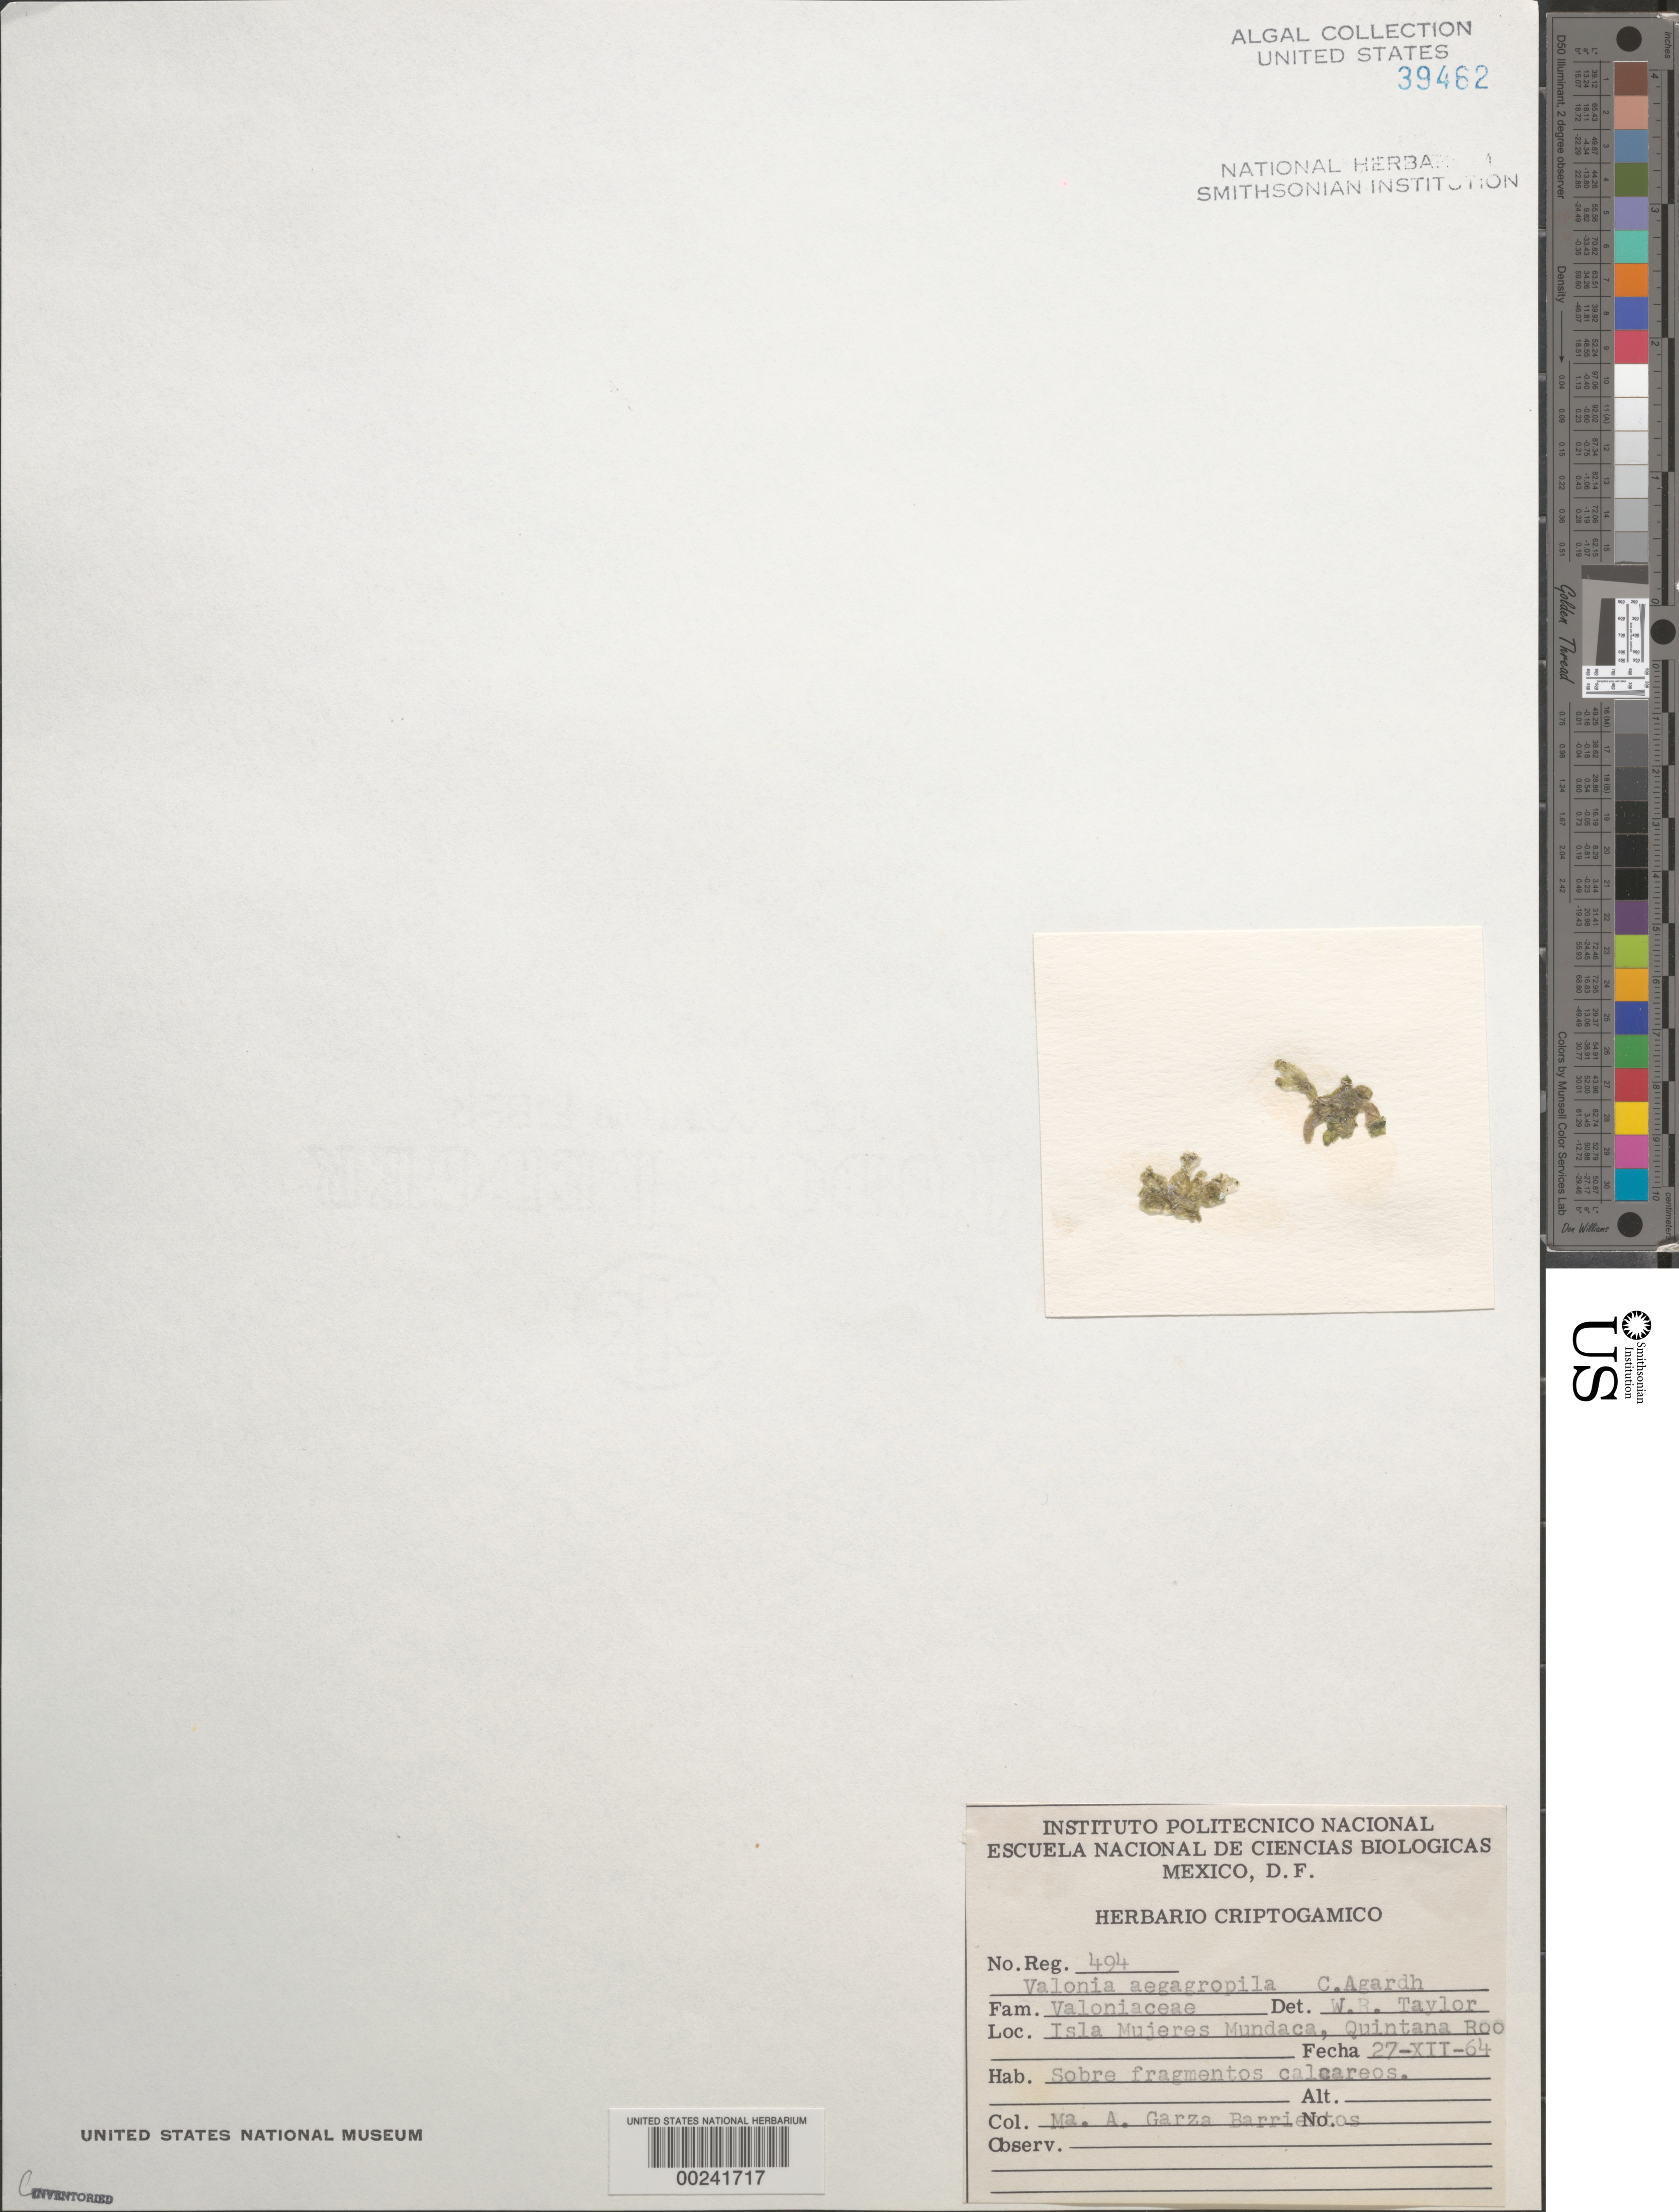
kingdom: Plantae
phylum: Chlorophyta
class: Ulvophyceae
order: Siphonocladales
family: Valoniaceae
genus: Valonia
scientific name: Valonia aegagropila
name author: C. Agardh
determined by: Taylor, William R.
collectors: M. Garza Barrientos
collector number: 494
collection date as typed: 27 Dec 1964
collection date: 1964-12-27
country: Mexico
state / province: Quintana Roo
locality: Isla mujeres mundaca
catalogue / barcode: US 39462